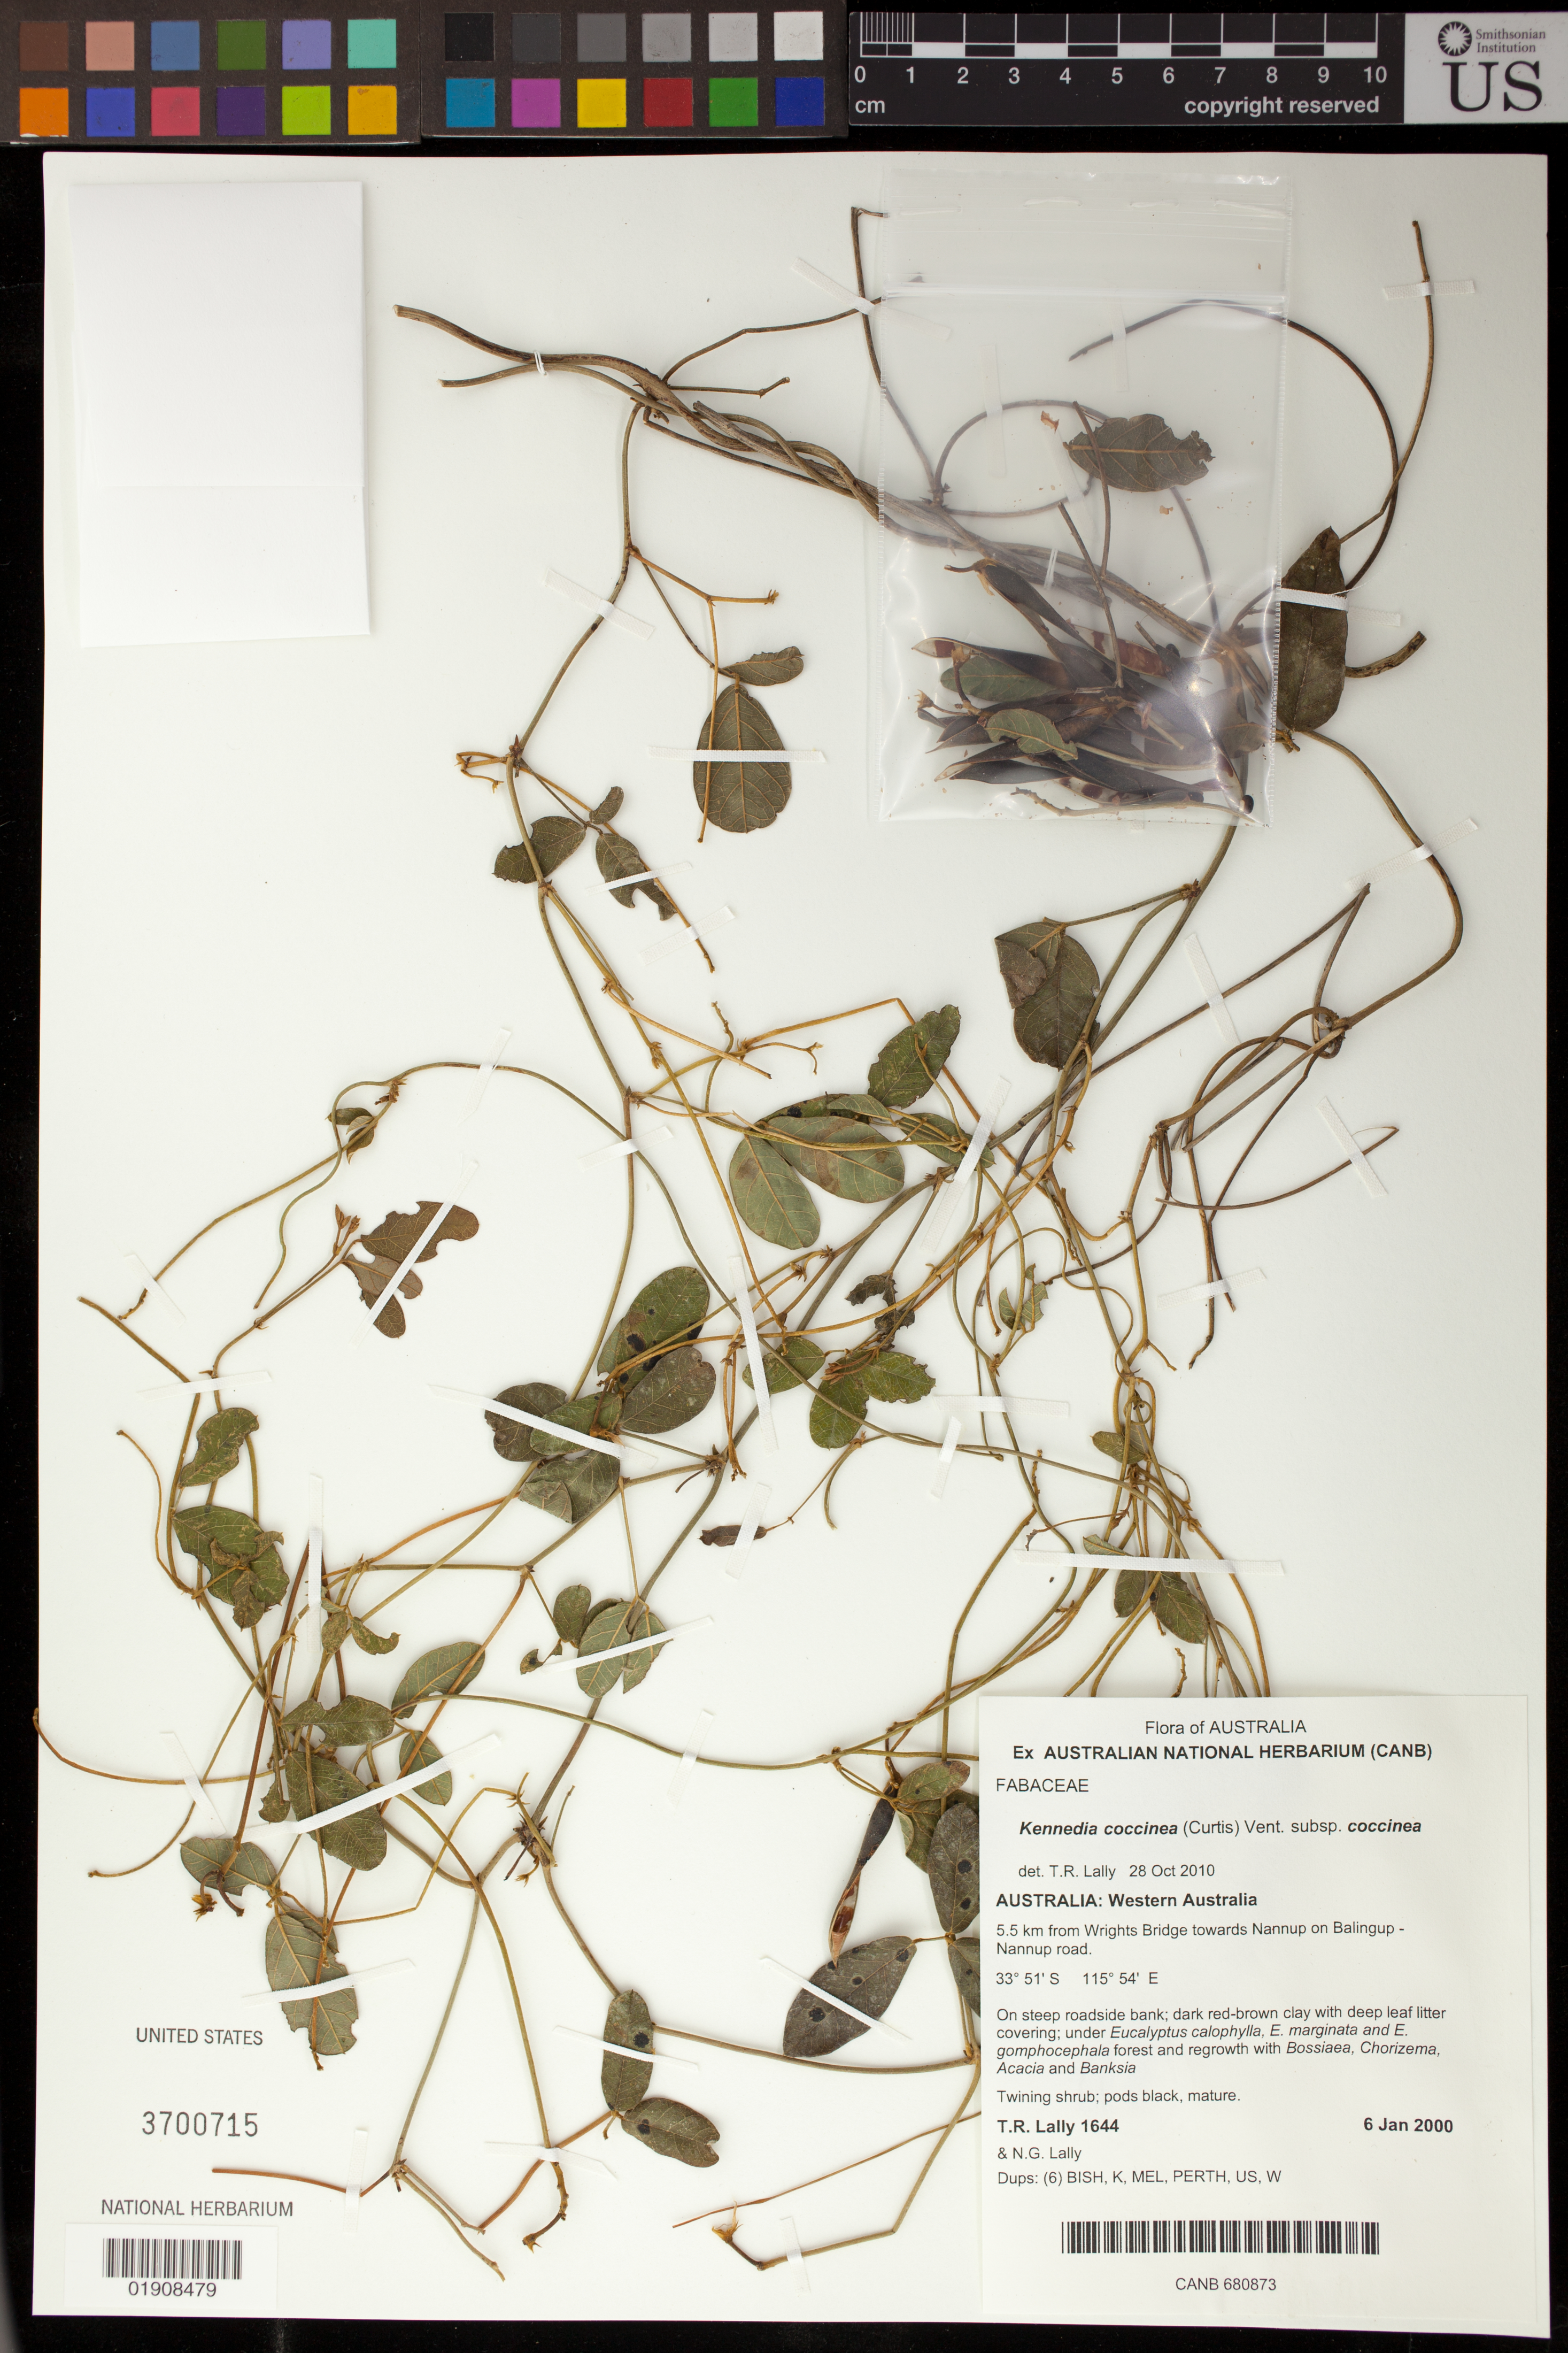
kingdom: Plantae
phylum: Tracheophyta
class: Magnoliopsida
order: Fabales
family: Fabaceae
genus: Kennedia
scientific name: Kennedia coccinea subsp. coccinea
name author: (Curtis) Vent.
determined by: Lally, T. R.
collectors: T. R. Lally & N. Lally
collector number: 1644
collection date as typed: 6 Jan 2000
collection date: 2000-01-06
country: Australia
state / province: Western Australia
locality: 5.5 km from Wrights Bridge towards Nannup on Balingup - Nannup road.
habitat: On steep roadside bank; dark red-brown clay with deep leaf litter covering.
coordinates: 33 51 S, 115 54 E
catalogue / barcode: US 3700715